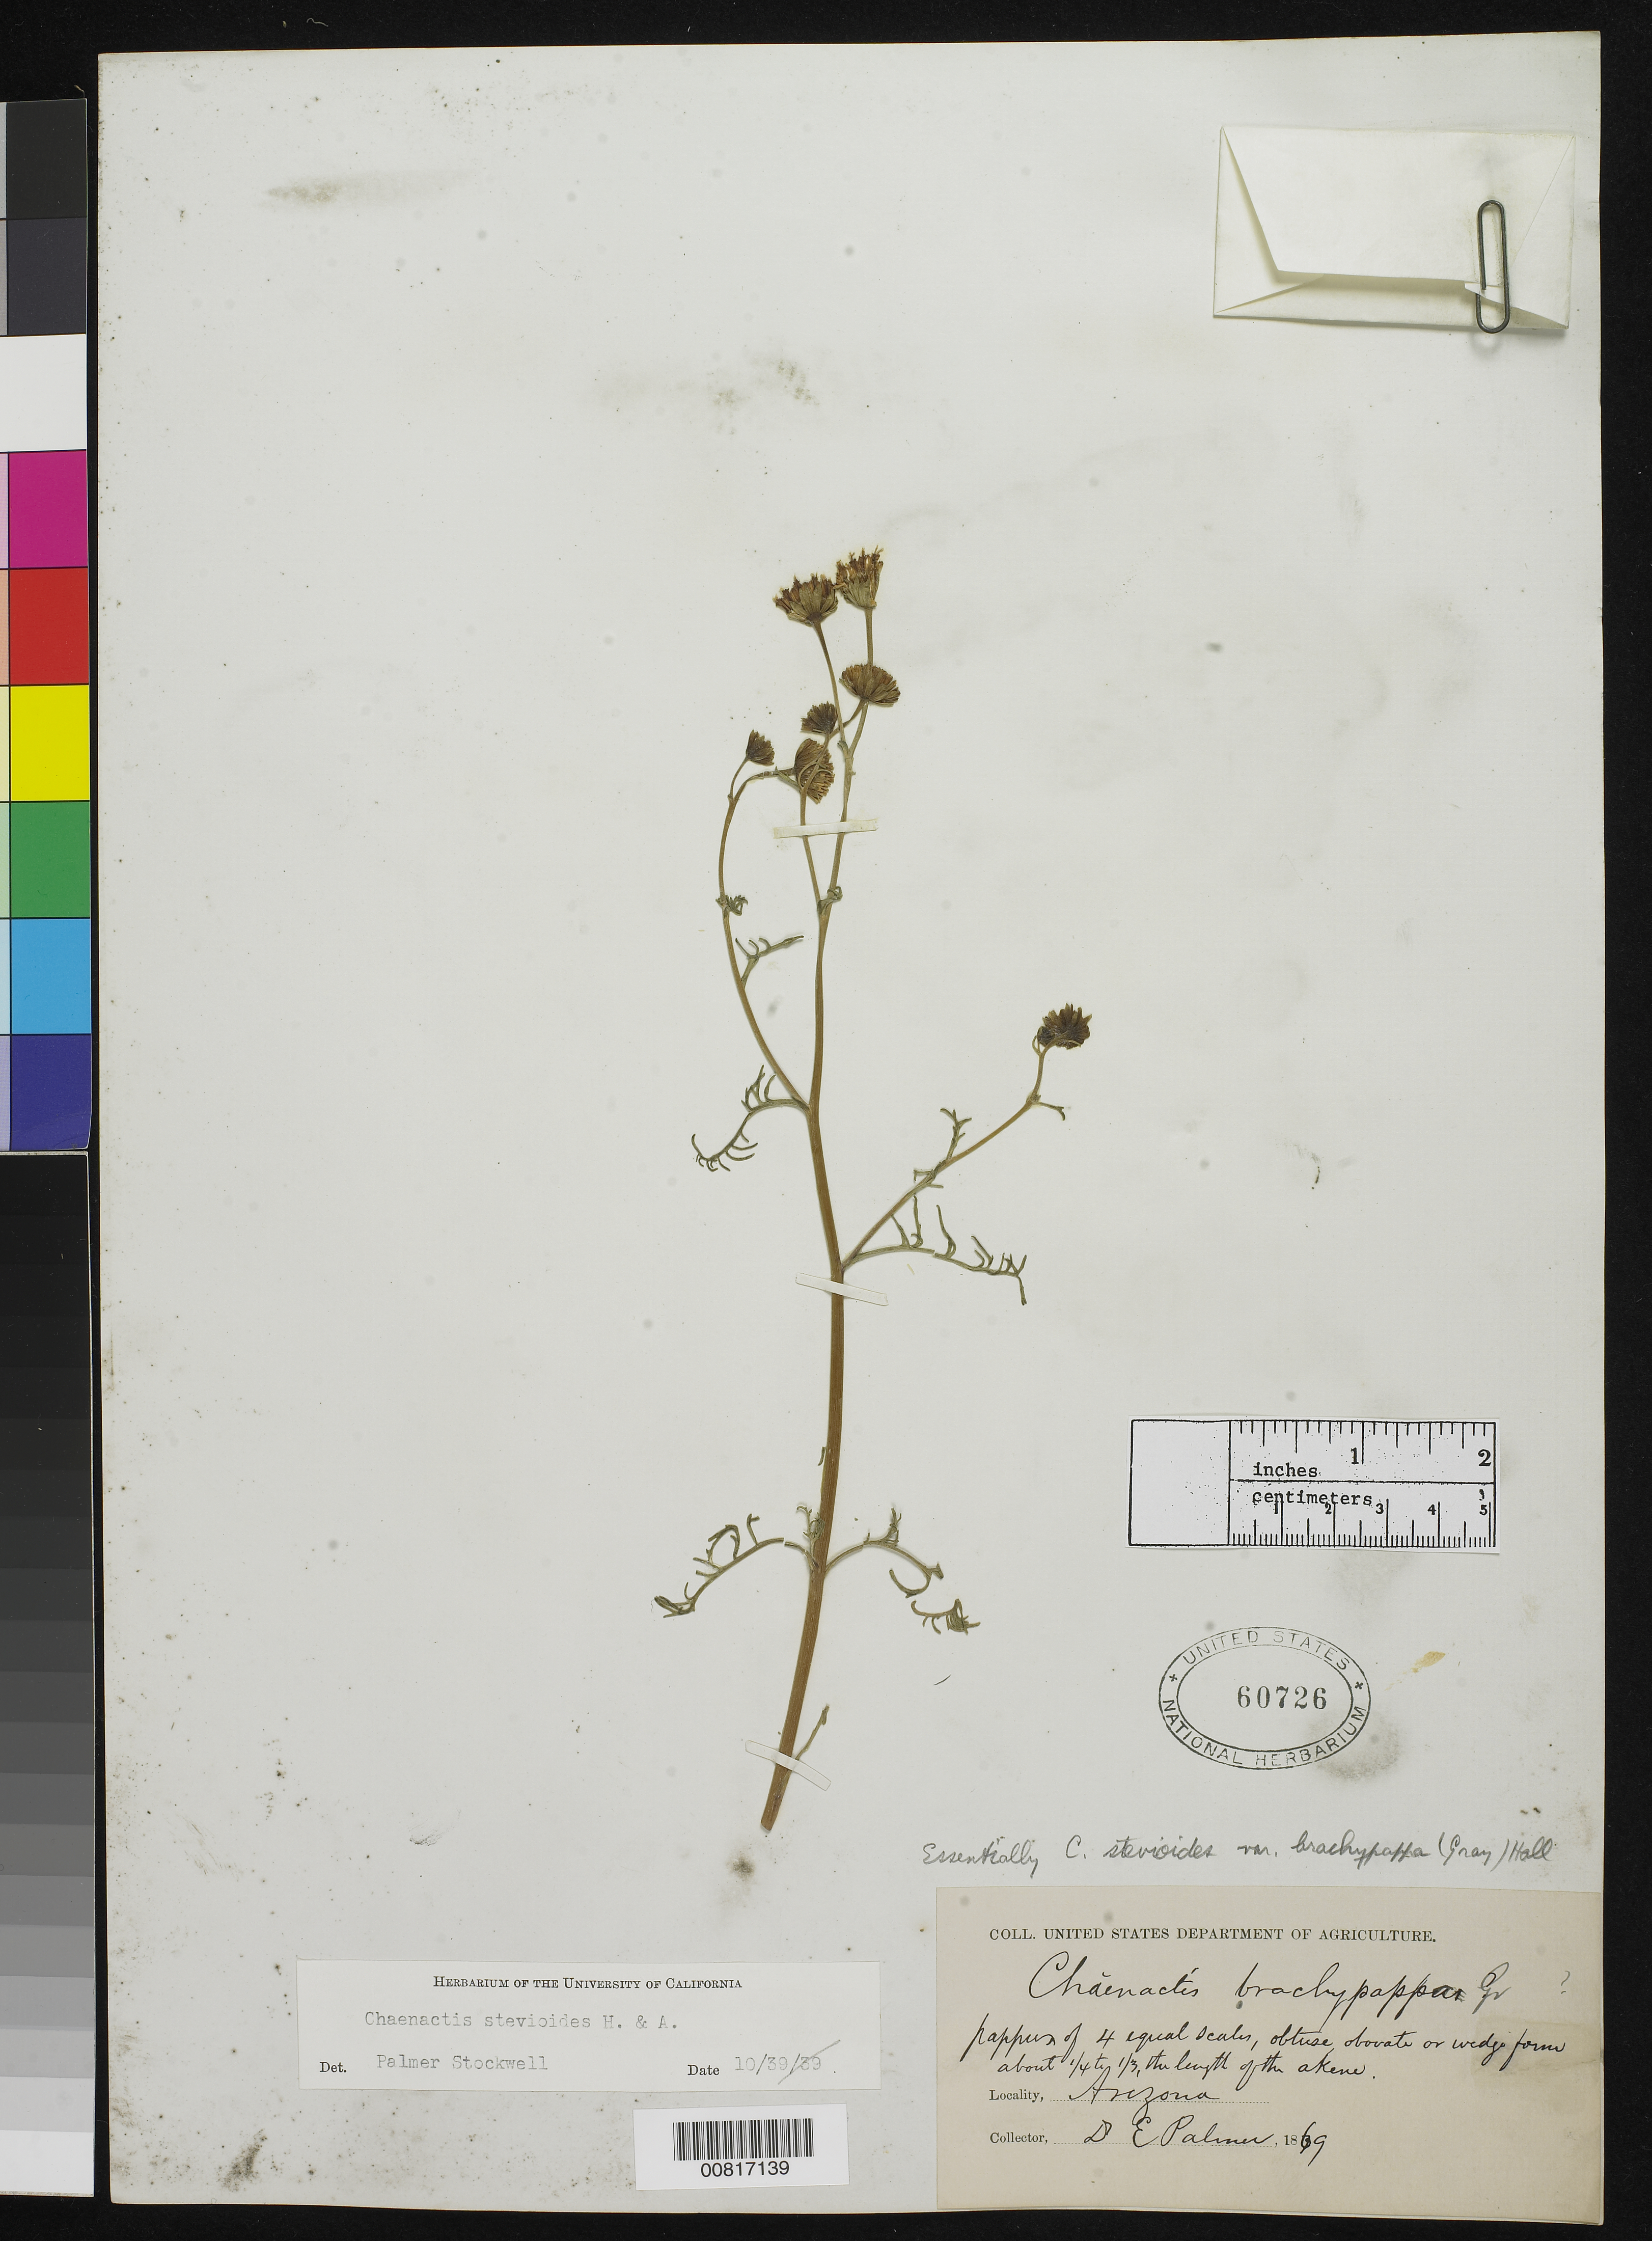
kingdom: Plantae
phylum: Tracheophyta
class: Magnoliopsida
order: Asterales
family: Asteraceae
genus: Chaenactis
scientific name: Chaenactis stevioides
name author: Hook. & Arn.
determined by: Stockwell, W. P.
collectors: E. Palmer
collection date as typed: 1869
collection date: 1869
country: United States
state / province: Arizona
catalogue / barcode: US 60726